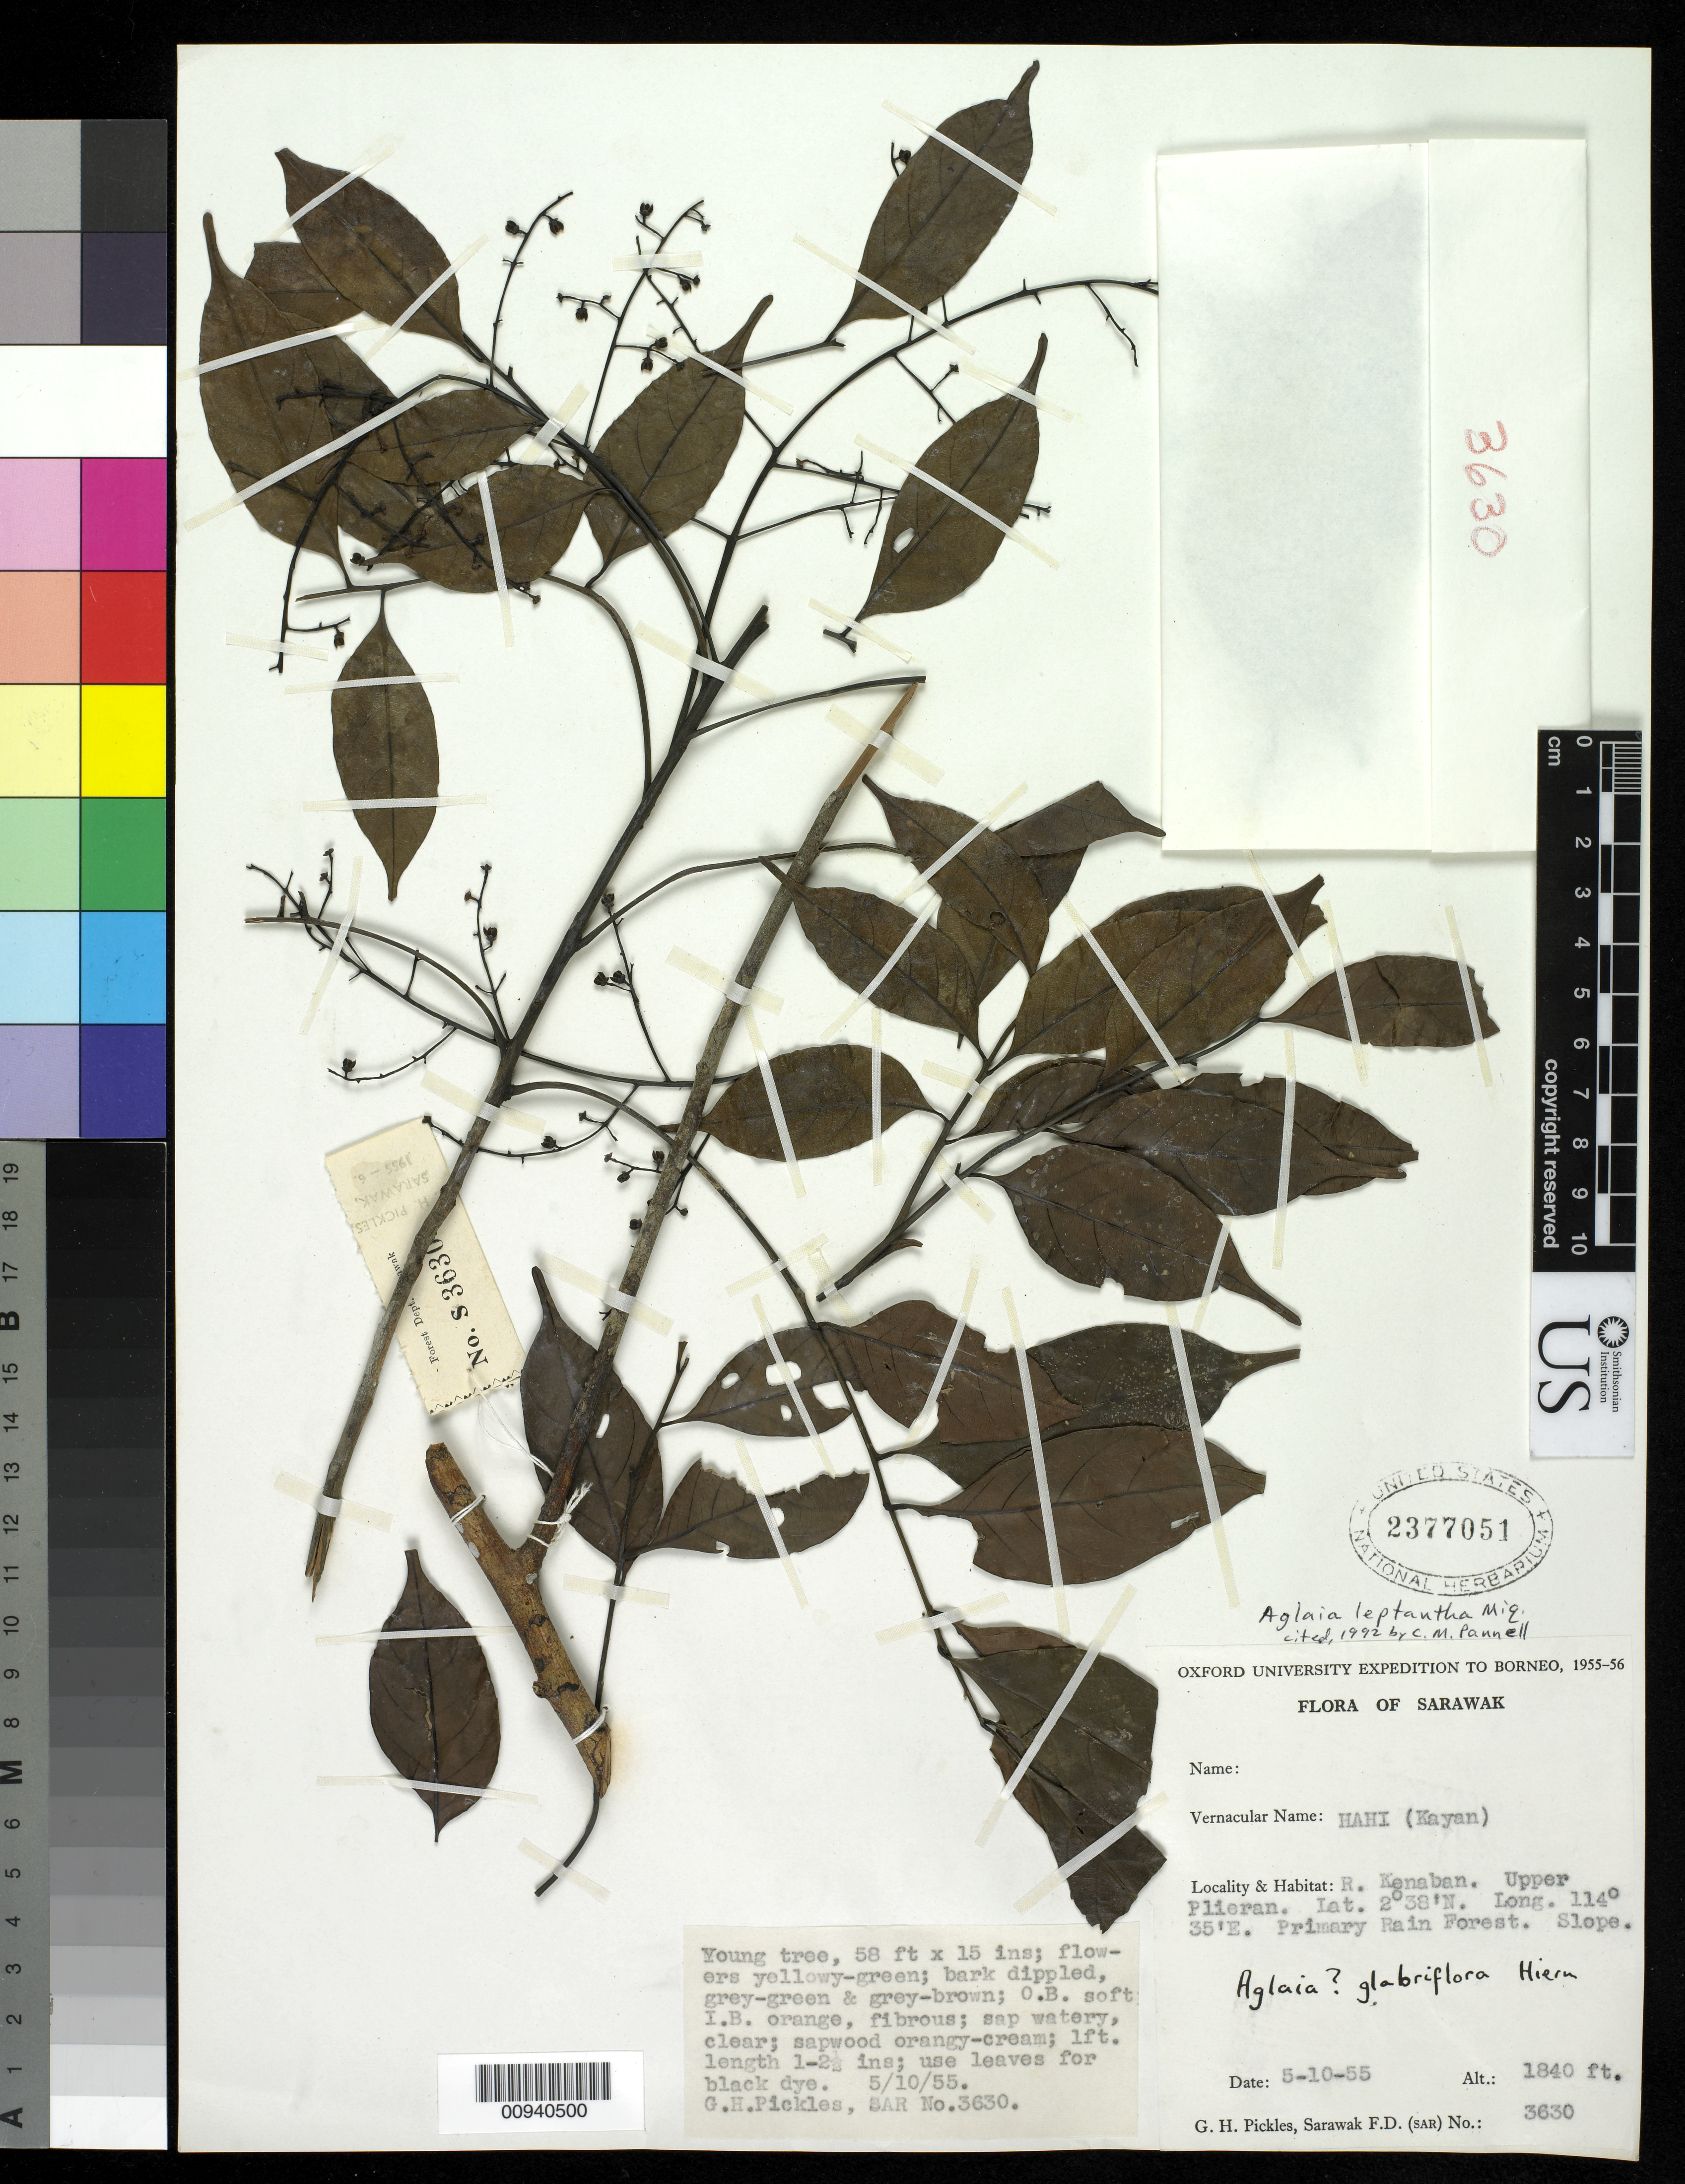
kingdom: Plantae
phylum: Tracheophyta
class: Magnoliopsida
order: Sapindales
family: Meliaceae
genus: Aglaia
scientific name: Aglaia glabriflora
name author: Hiern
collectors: G. Pickles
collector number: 3630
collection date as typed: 10 May 1955 or 05 Oct 1955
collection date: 1955-05-10 or 1955-10-05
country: Malaysia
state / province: Sarawak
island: Borneo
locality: R. Kenaban. Upper Plieran.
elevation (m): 561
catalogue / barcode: US 2377051